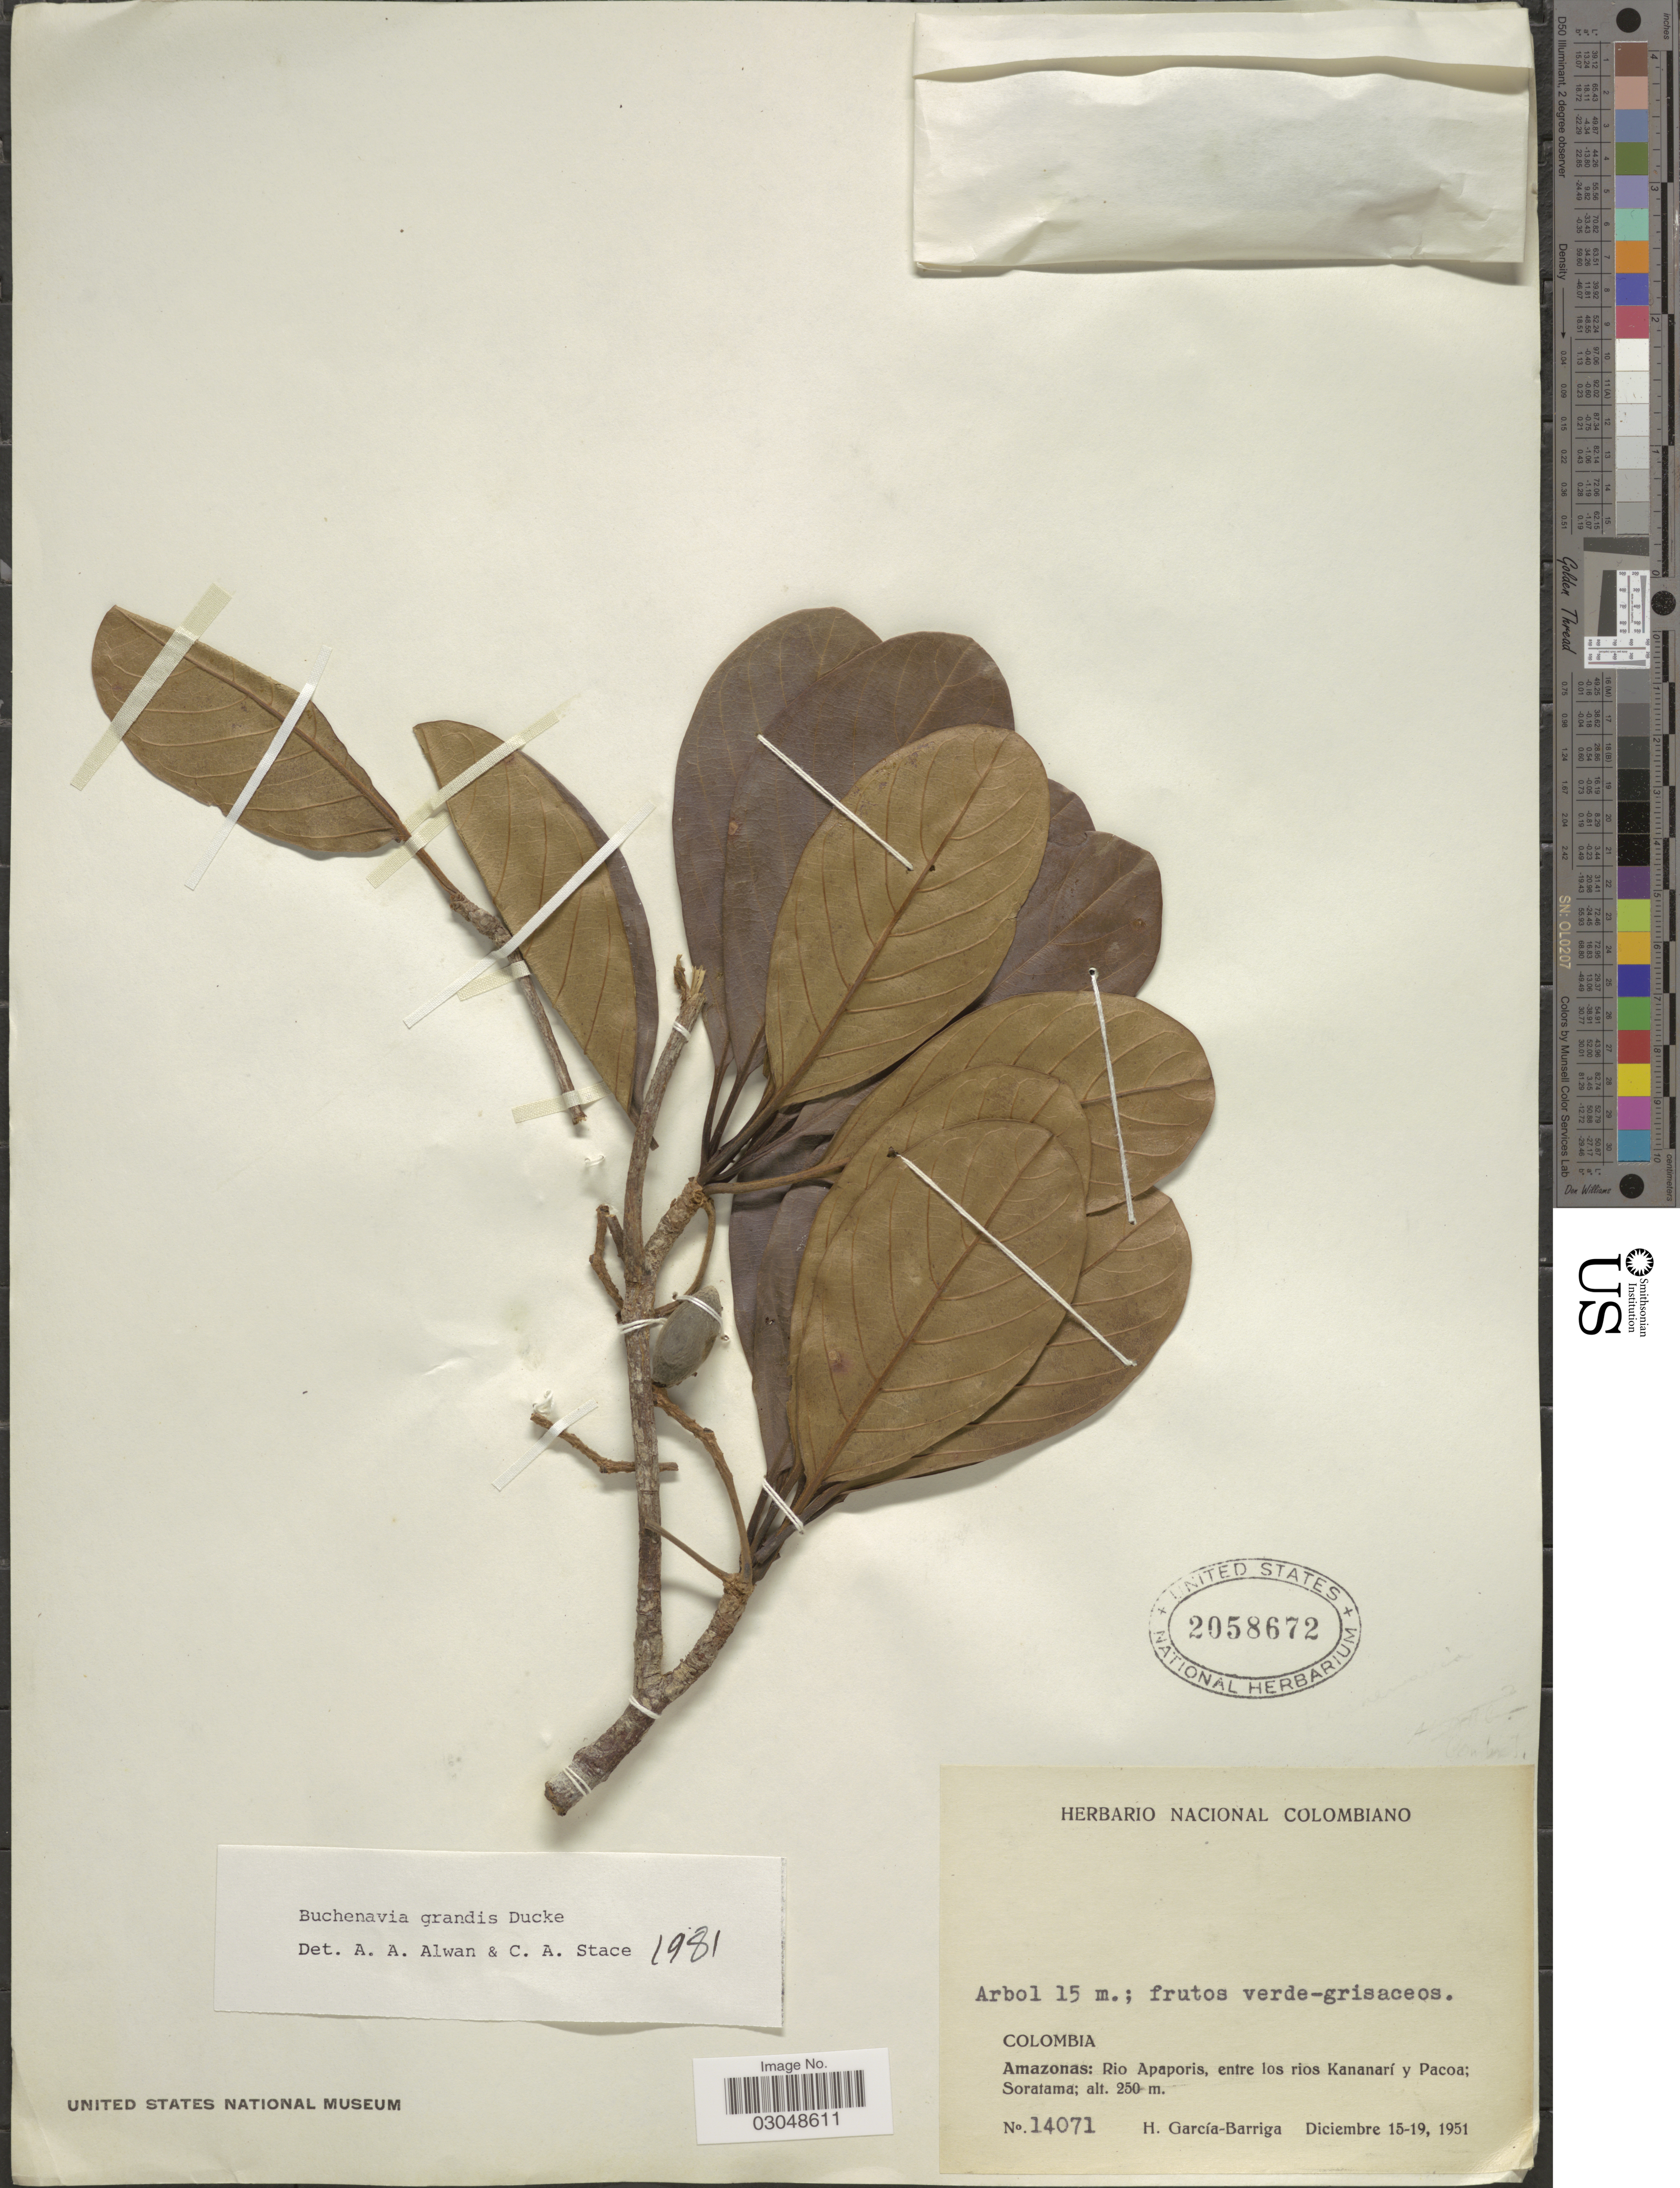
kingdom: Plantae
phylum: Tracheophyta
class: Magnoliopsida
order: Myrtales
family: Combretaceae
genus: Terminalia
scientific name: Terminalia grandis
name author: (Ducke) Gere & Boatwr.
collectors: H. García Barriga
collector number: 14071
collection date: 1951-12-15/1951-12-19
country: Colombia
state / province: Amazônas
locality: Rio Apaporis, entre los rios Kananarí y Pacoa; Soratama.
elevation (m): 250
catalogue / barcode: US 2058672